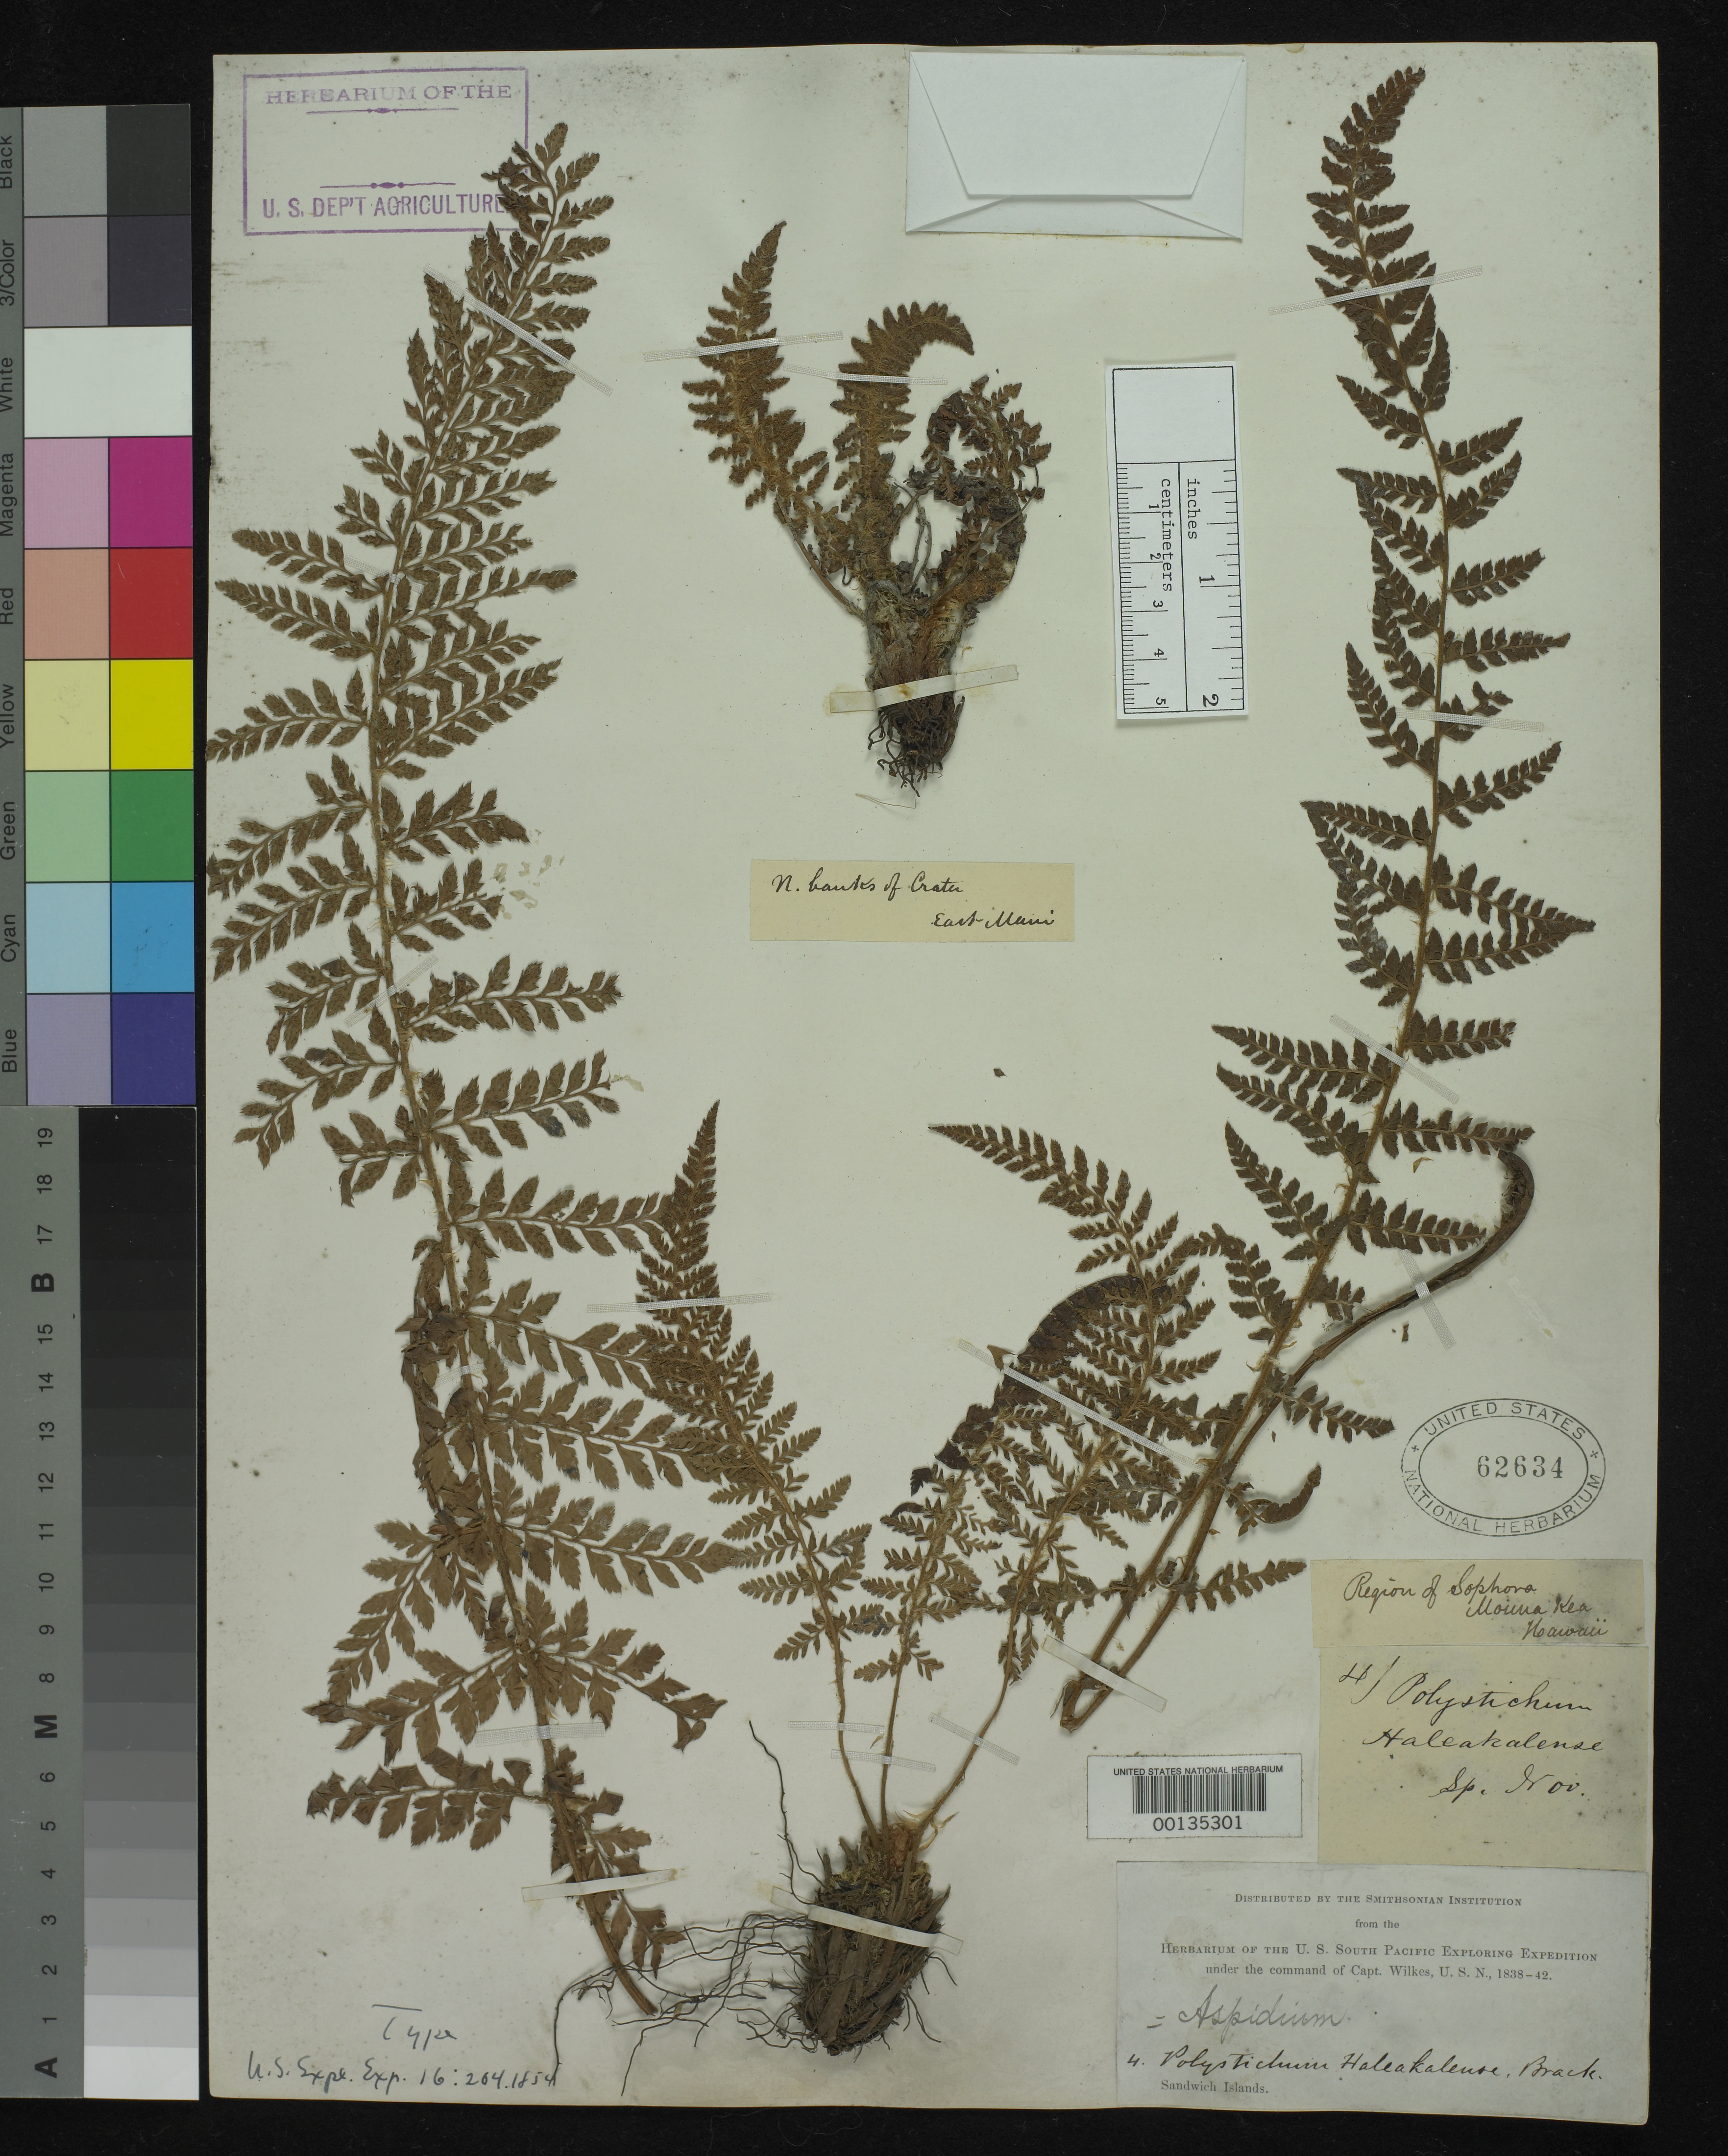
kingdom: Plantae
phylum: Tracheophyta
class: Polypodiopsida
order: Polypodiales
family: Dryopteridaceae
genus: Polystichum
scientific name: Polystichum haleakalense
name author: Brack. in Wilkes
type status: Holotype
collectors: Wilkes Explor. Exped.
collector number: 4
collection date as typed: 1838 to -- --- 1842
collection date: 1838/1842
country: United States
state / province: Hawaii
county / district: Hawaii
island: Hawaii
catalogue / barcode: US 62634